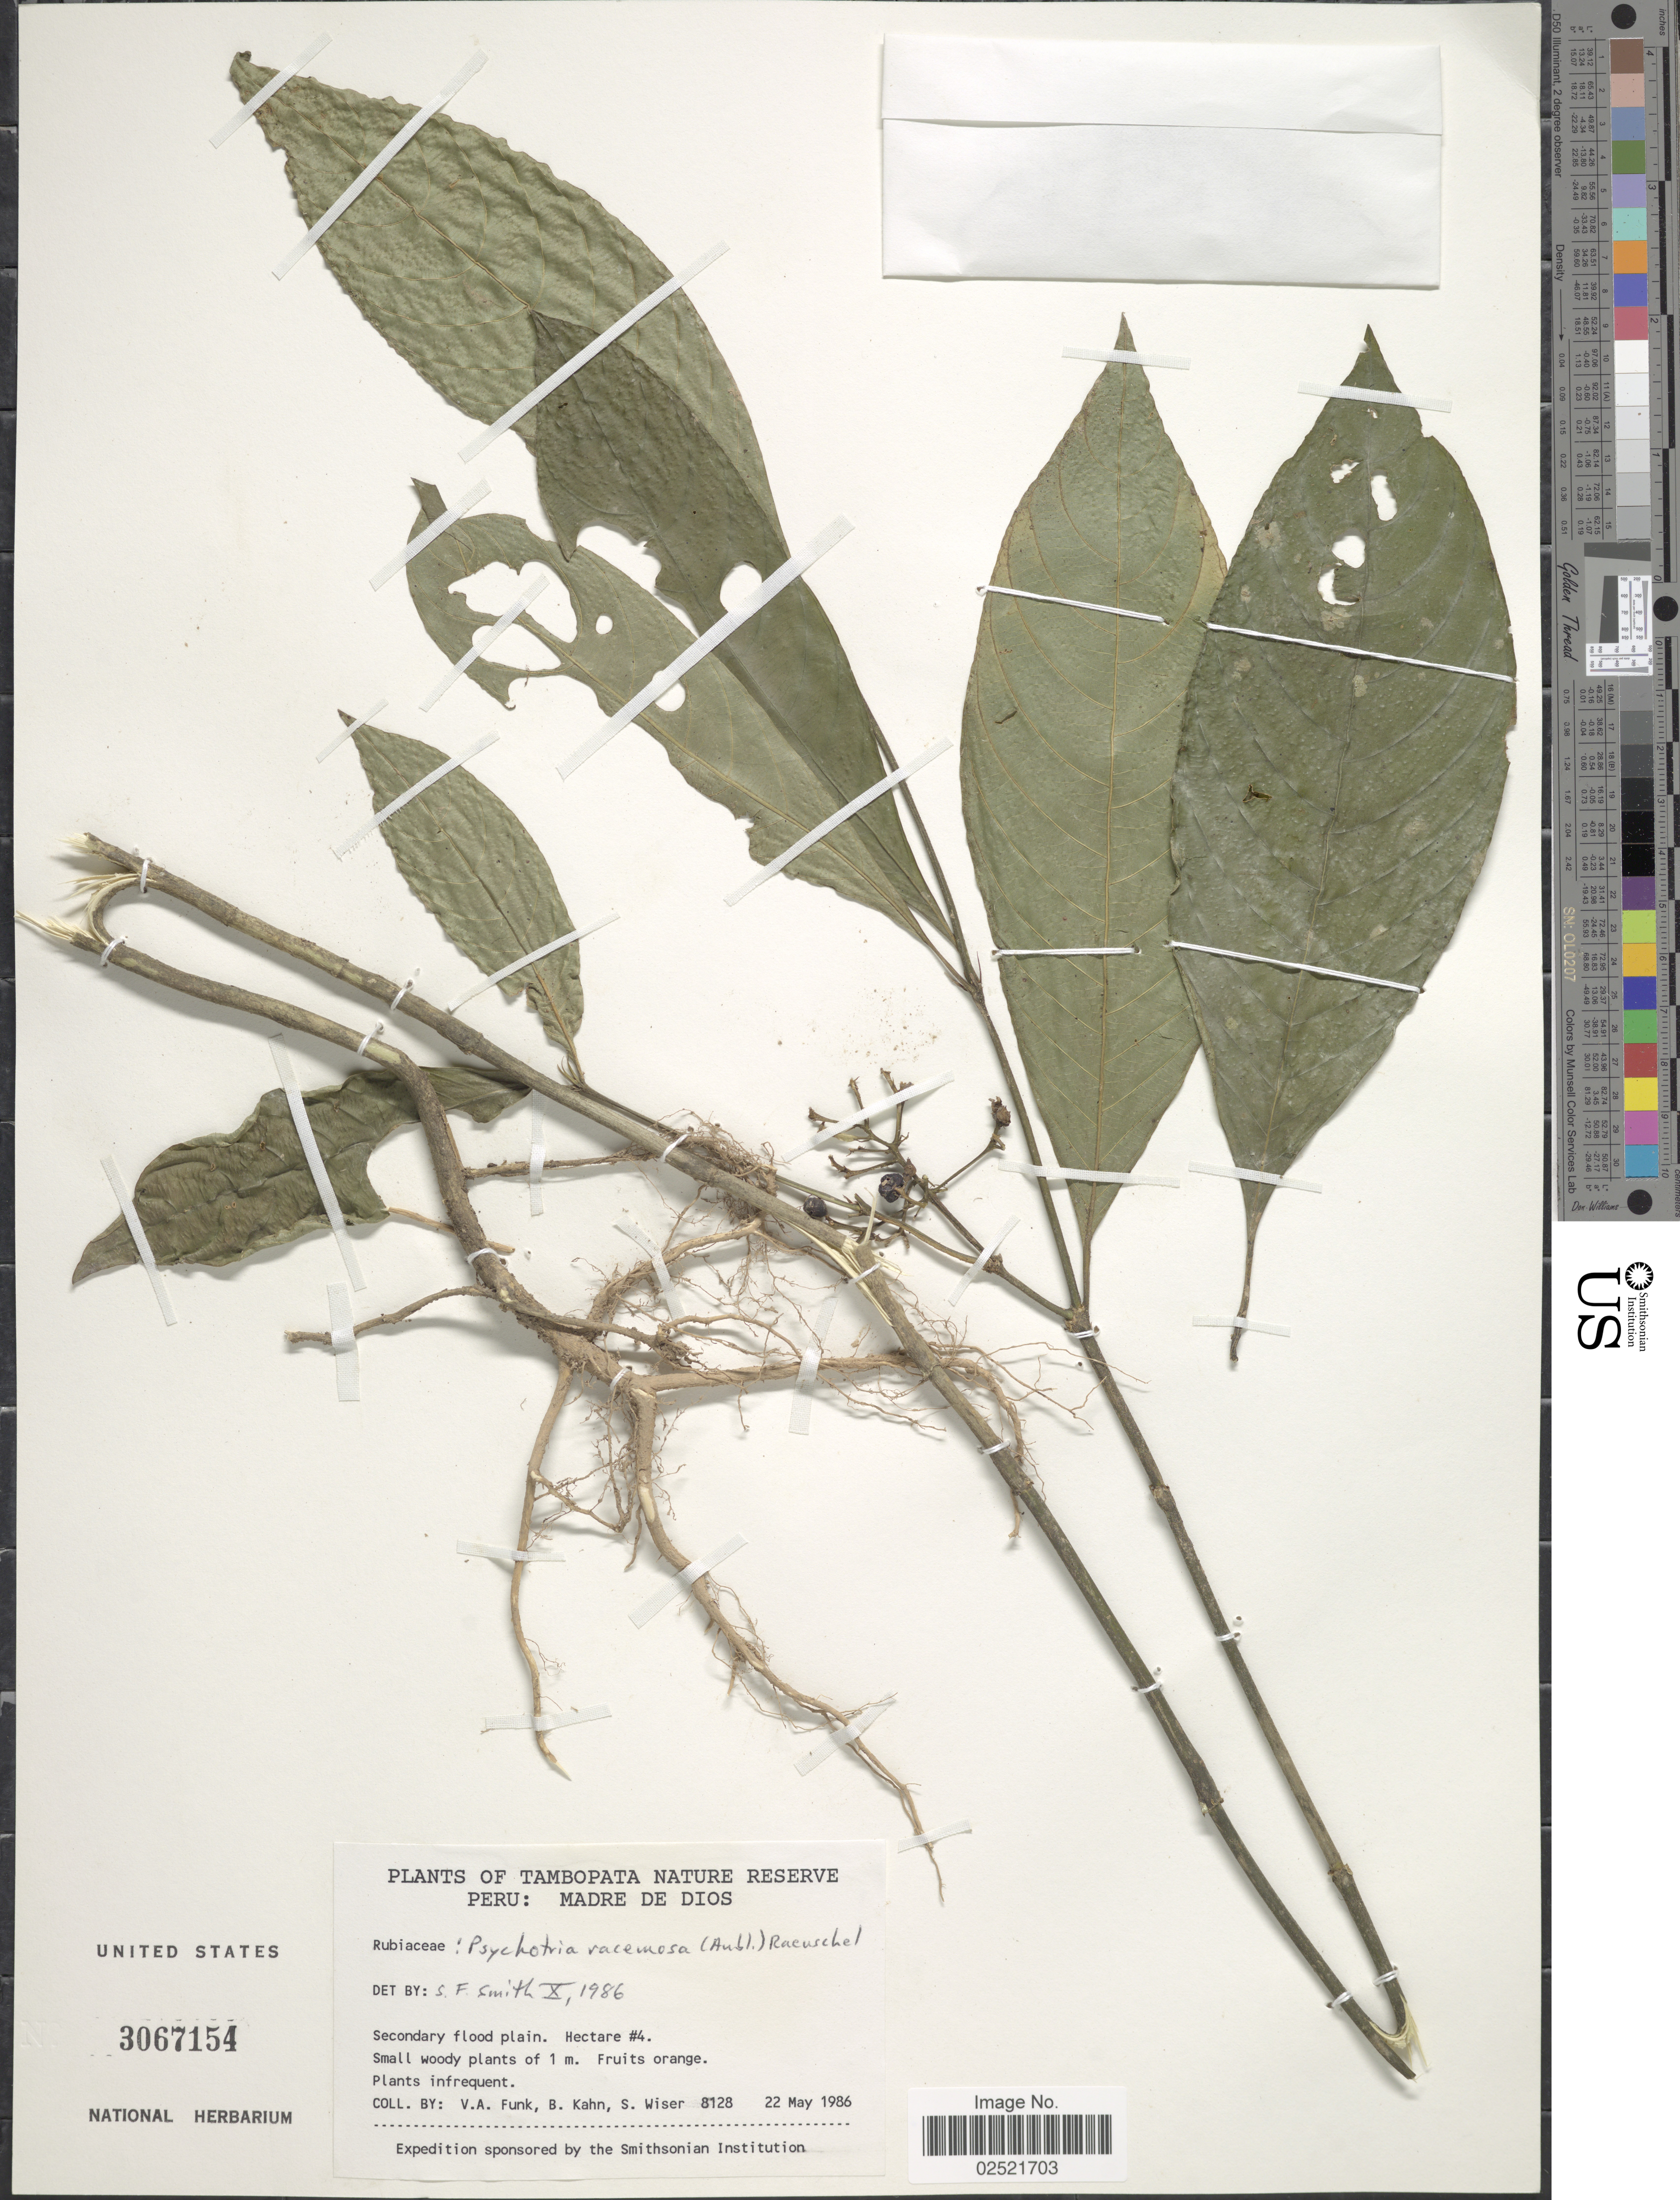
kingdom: Plantae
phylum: Tracheophyta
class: Magnoliopsida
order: Gentianales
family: Rubiaceae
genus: Psychotria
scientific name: Psychotria racemosa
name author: (Aubl.) Raeuschel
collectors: V. Funk, B. Kahn & S. Wiser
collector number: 8128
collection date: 1986-05-22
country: Peru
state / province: Madre de Dios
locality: Tambopata Nature Reserve, secondary flood plain, Hectare #4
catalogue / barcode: US 3067154